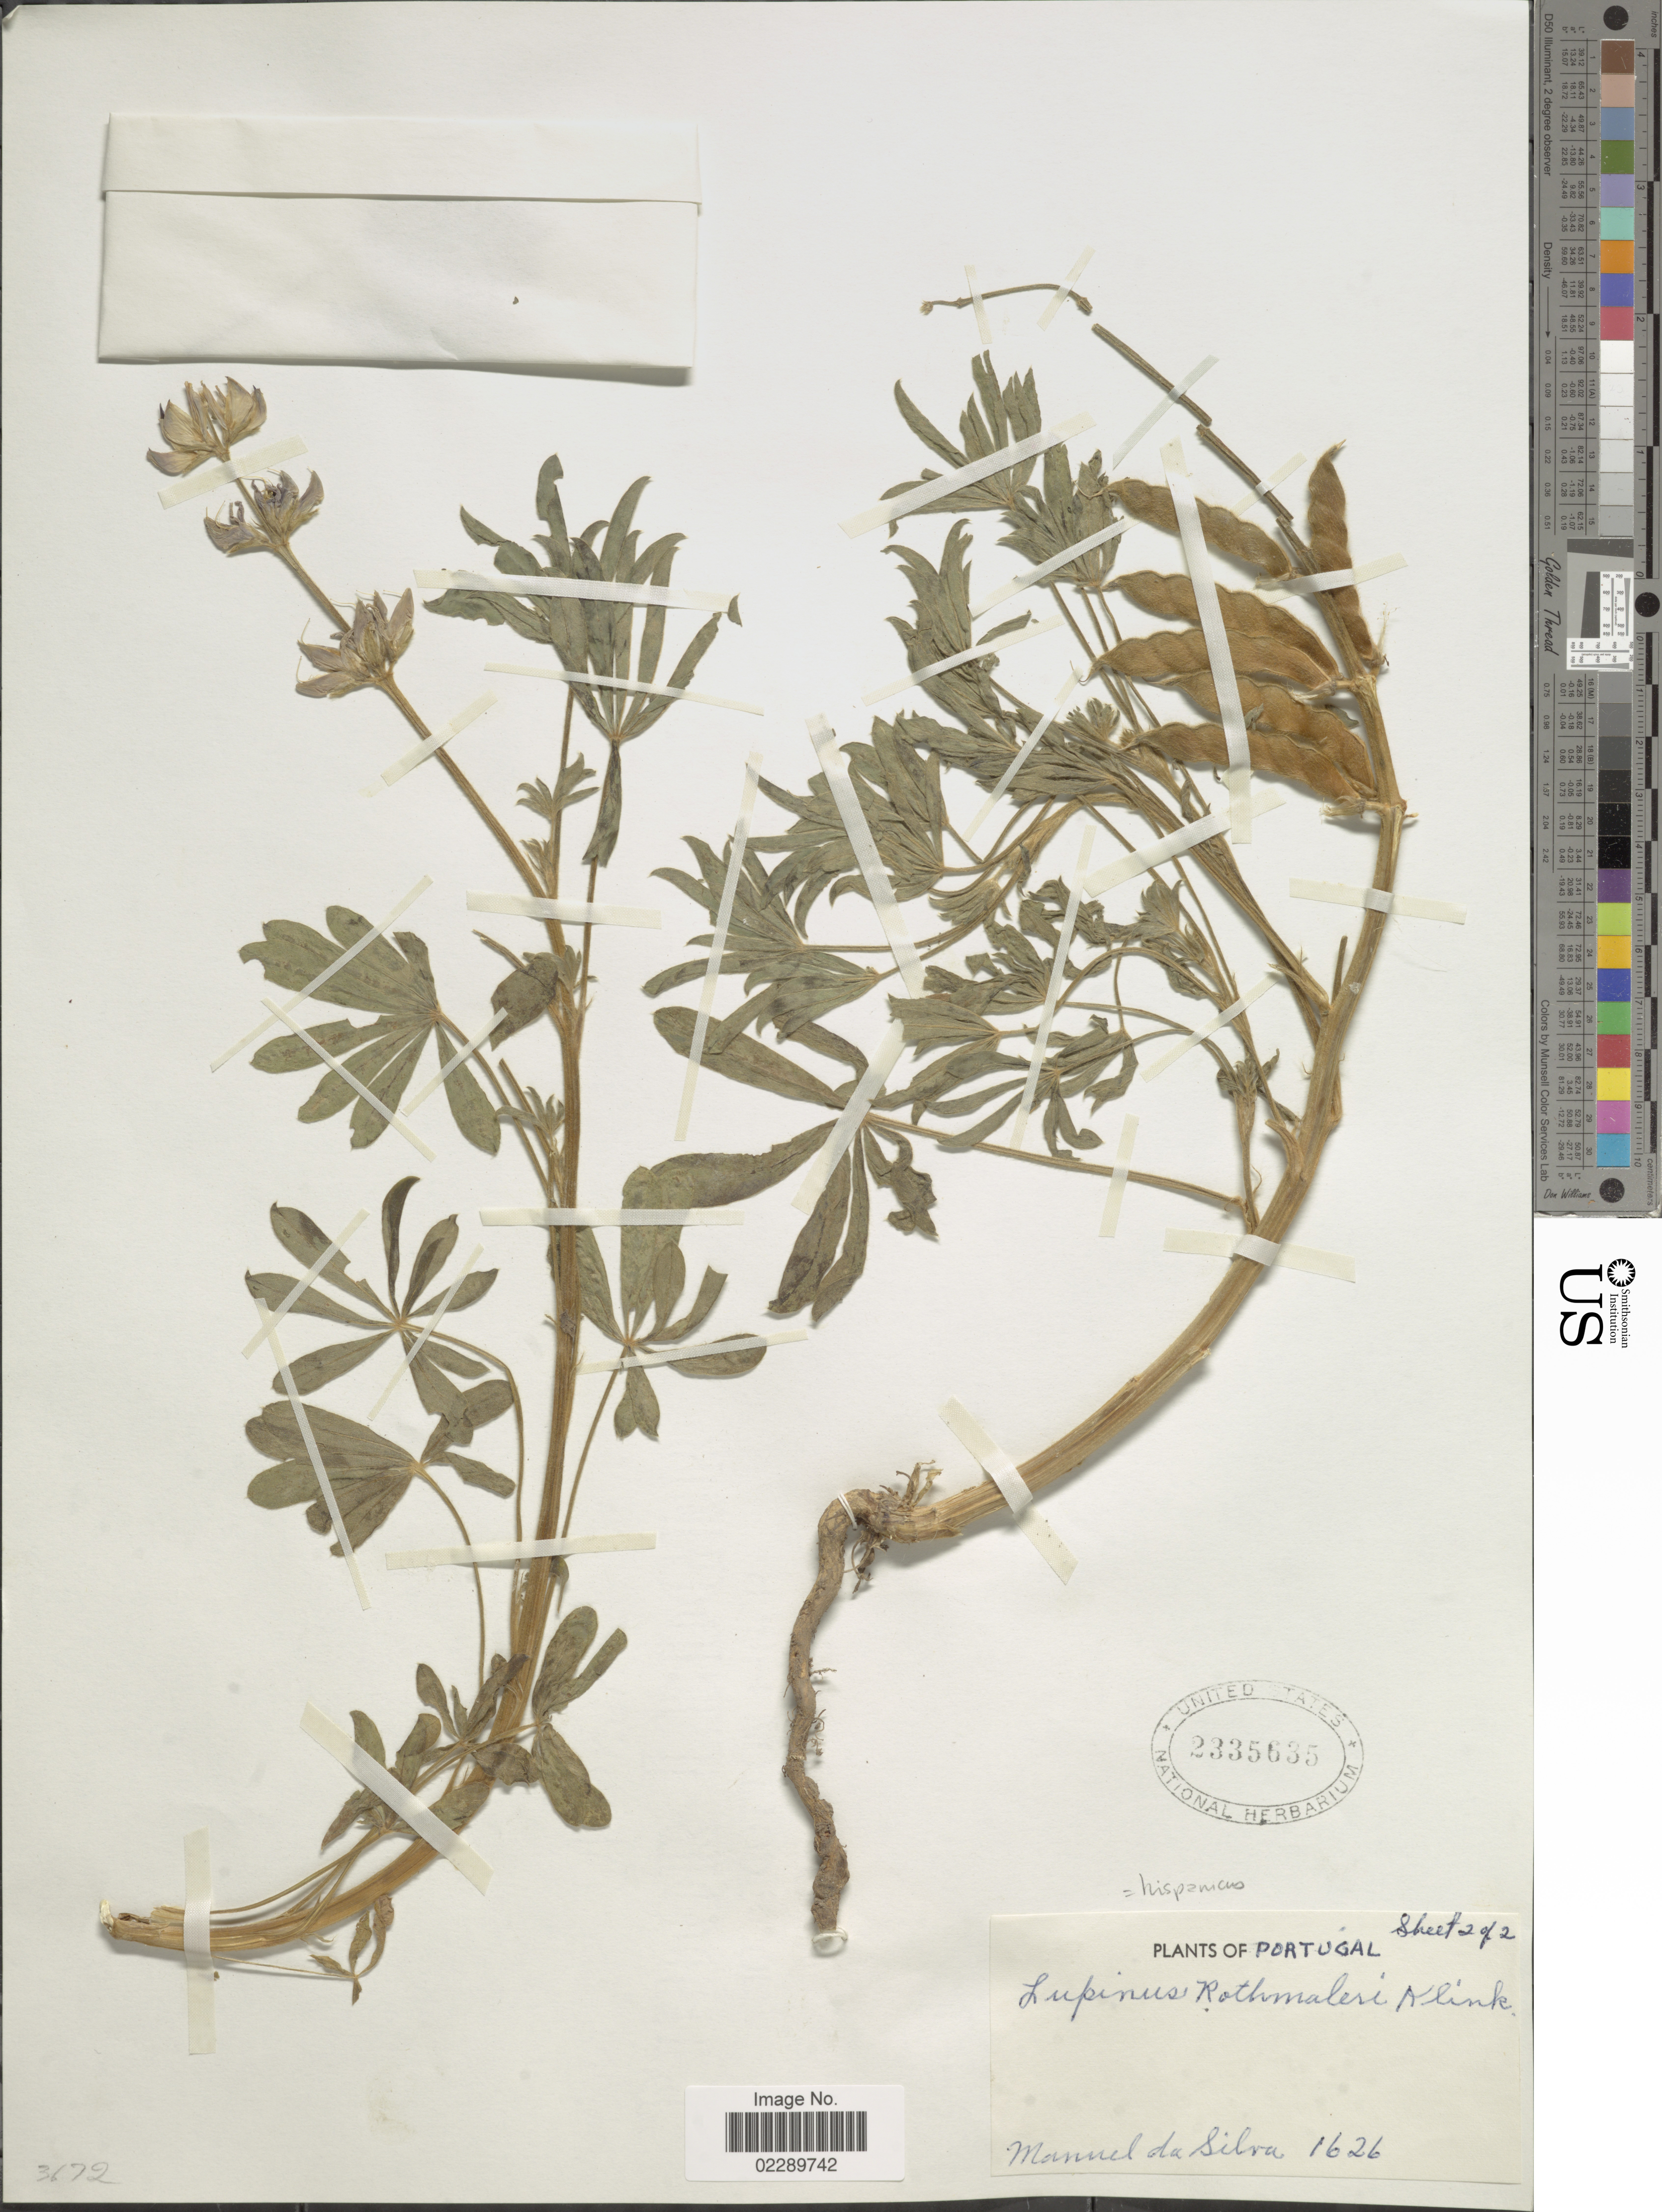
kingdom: Plantae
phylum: Tracheophyta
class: Magnoliopsida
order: Fabales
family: Fabaceae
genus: Lupinus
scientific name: Lupinus hispanicus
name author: Boiss. & Reut.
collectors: M. Silva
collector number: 1626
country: Portugal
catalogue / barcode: US 2335635